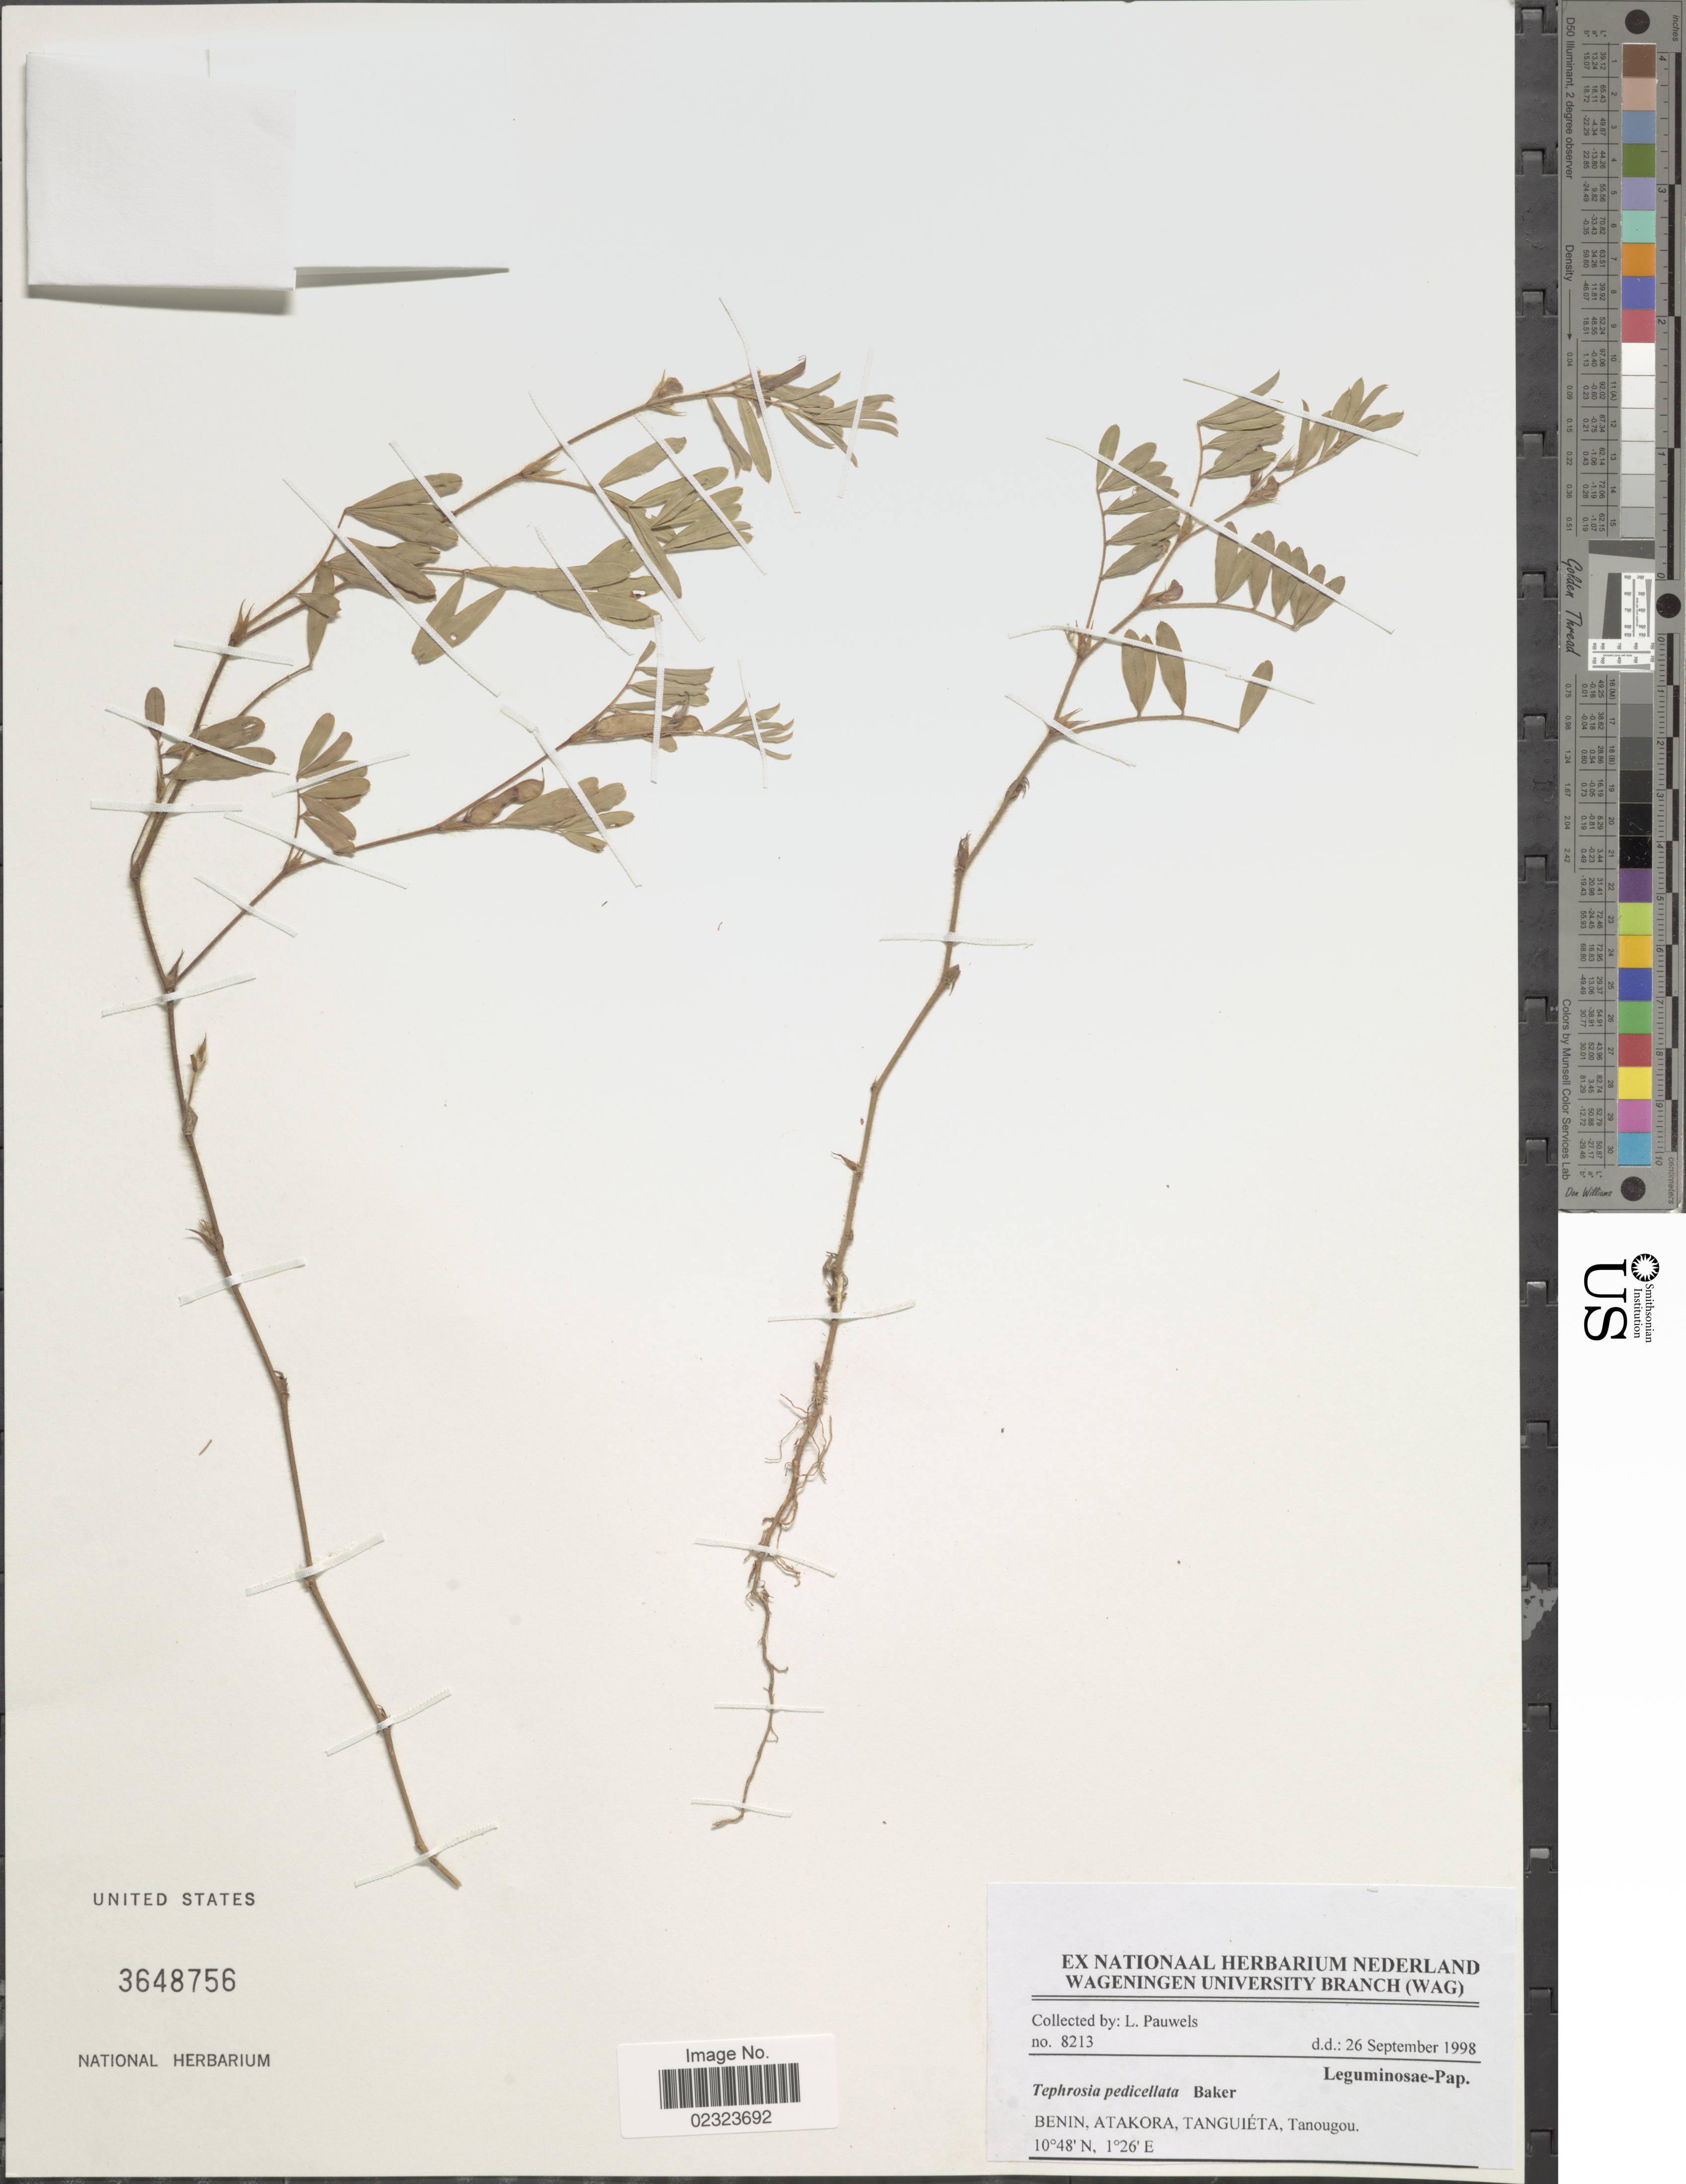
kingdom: Plantae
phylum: Tracheophyta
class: Magnoliopsida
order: Fabales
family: Fabaceae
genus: Tephrosia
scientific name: Tephrosia pedicellata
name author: Baker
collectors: L. Pauwels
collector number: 8213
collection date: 1998-09-26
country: Benin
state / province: Atakora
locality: Tanguieta, Tanougou.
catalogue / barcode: US 3648756